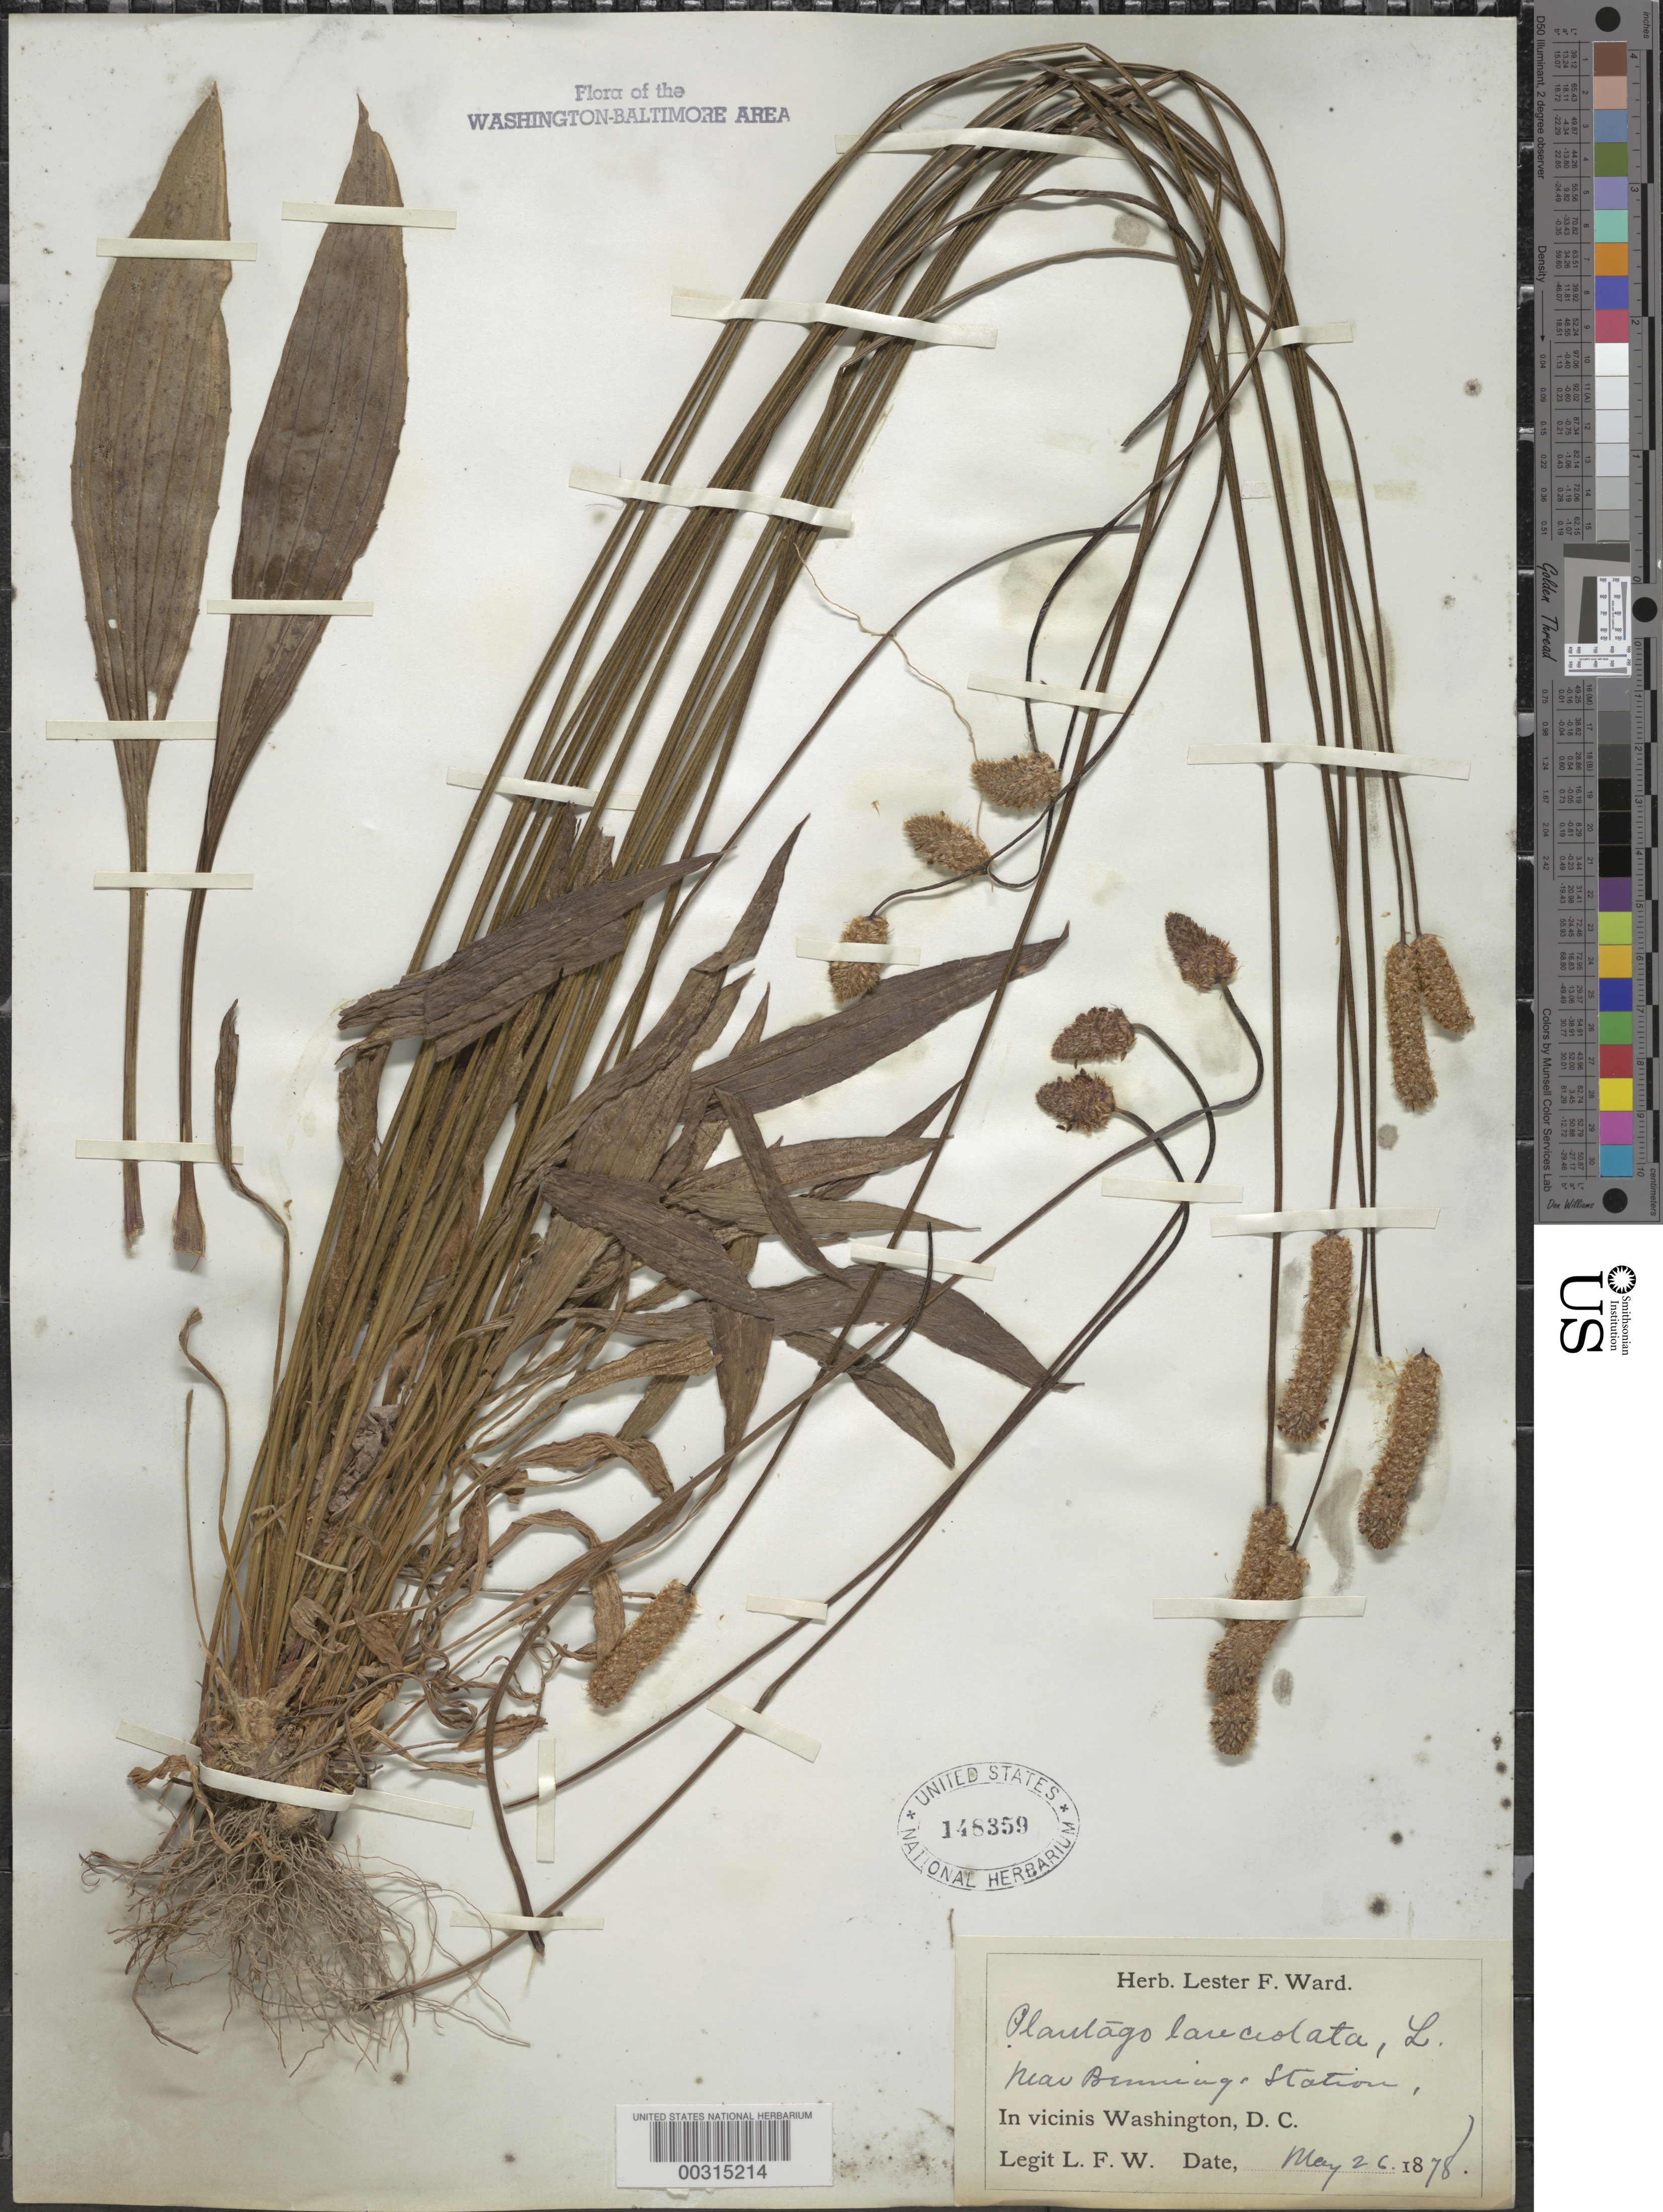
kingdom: Plantae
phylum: Tracheophyta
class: Magnoliopsida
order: Lamiales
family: Plantaginaceae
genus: Plantago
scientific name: Plantago lanceolata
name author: L.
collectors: L. F. Ward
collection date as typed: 26 May 1878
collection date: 1878-05-26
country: United States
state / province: District of Columbia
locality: Benning's Station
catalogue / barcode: US 148359